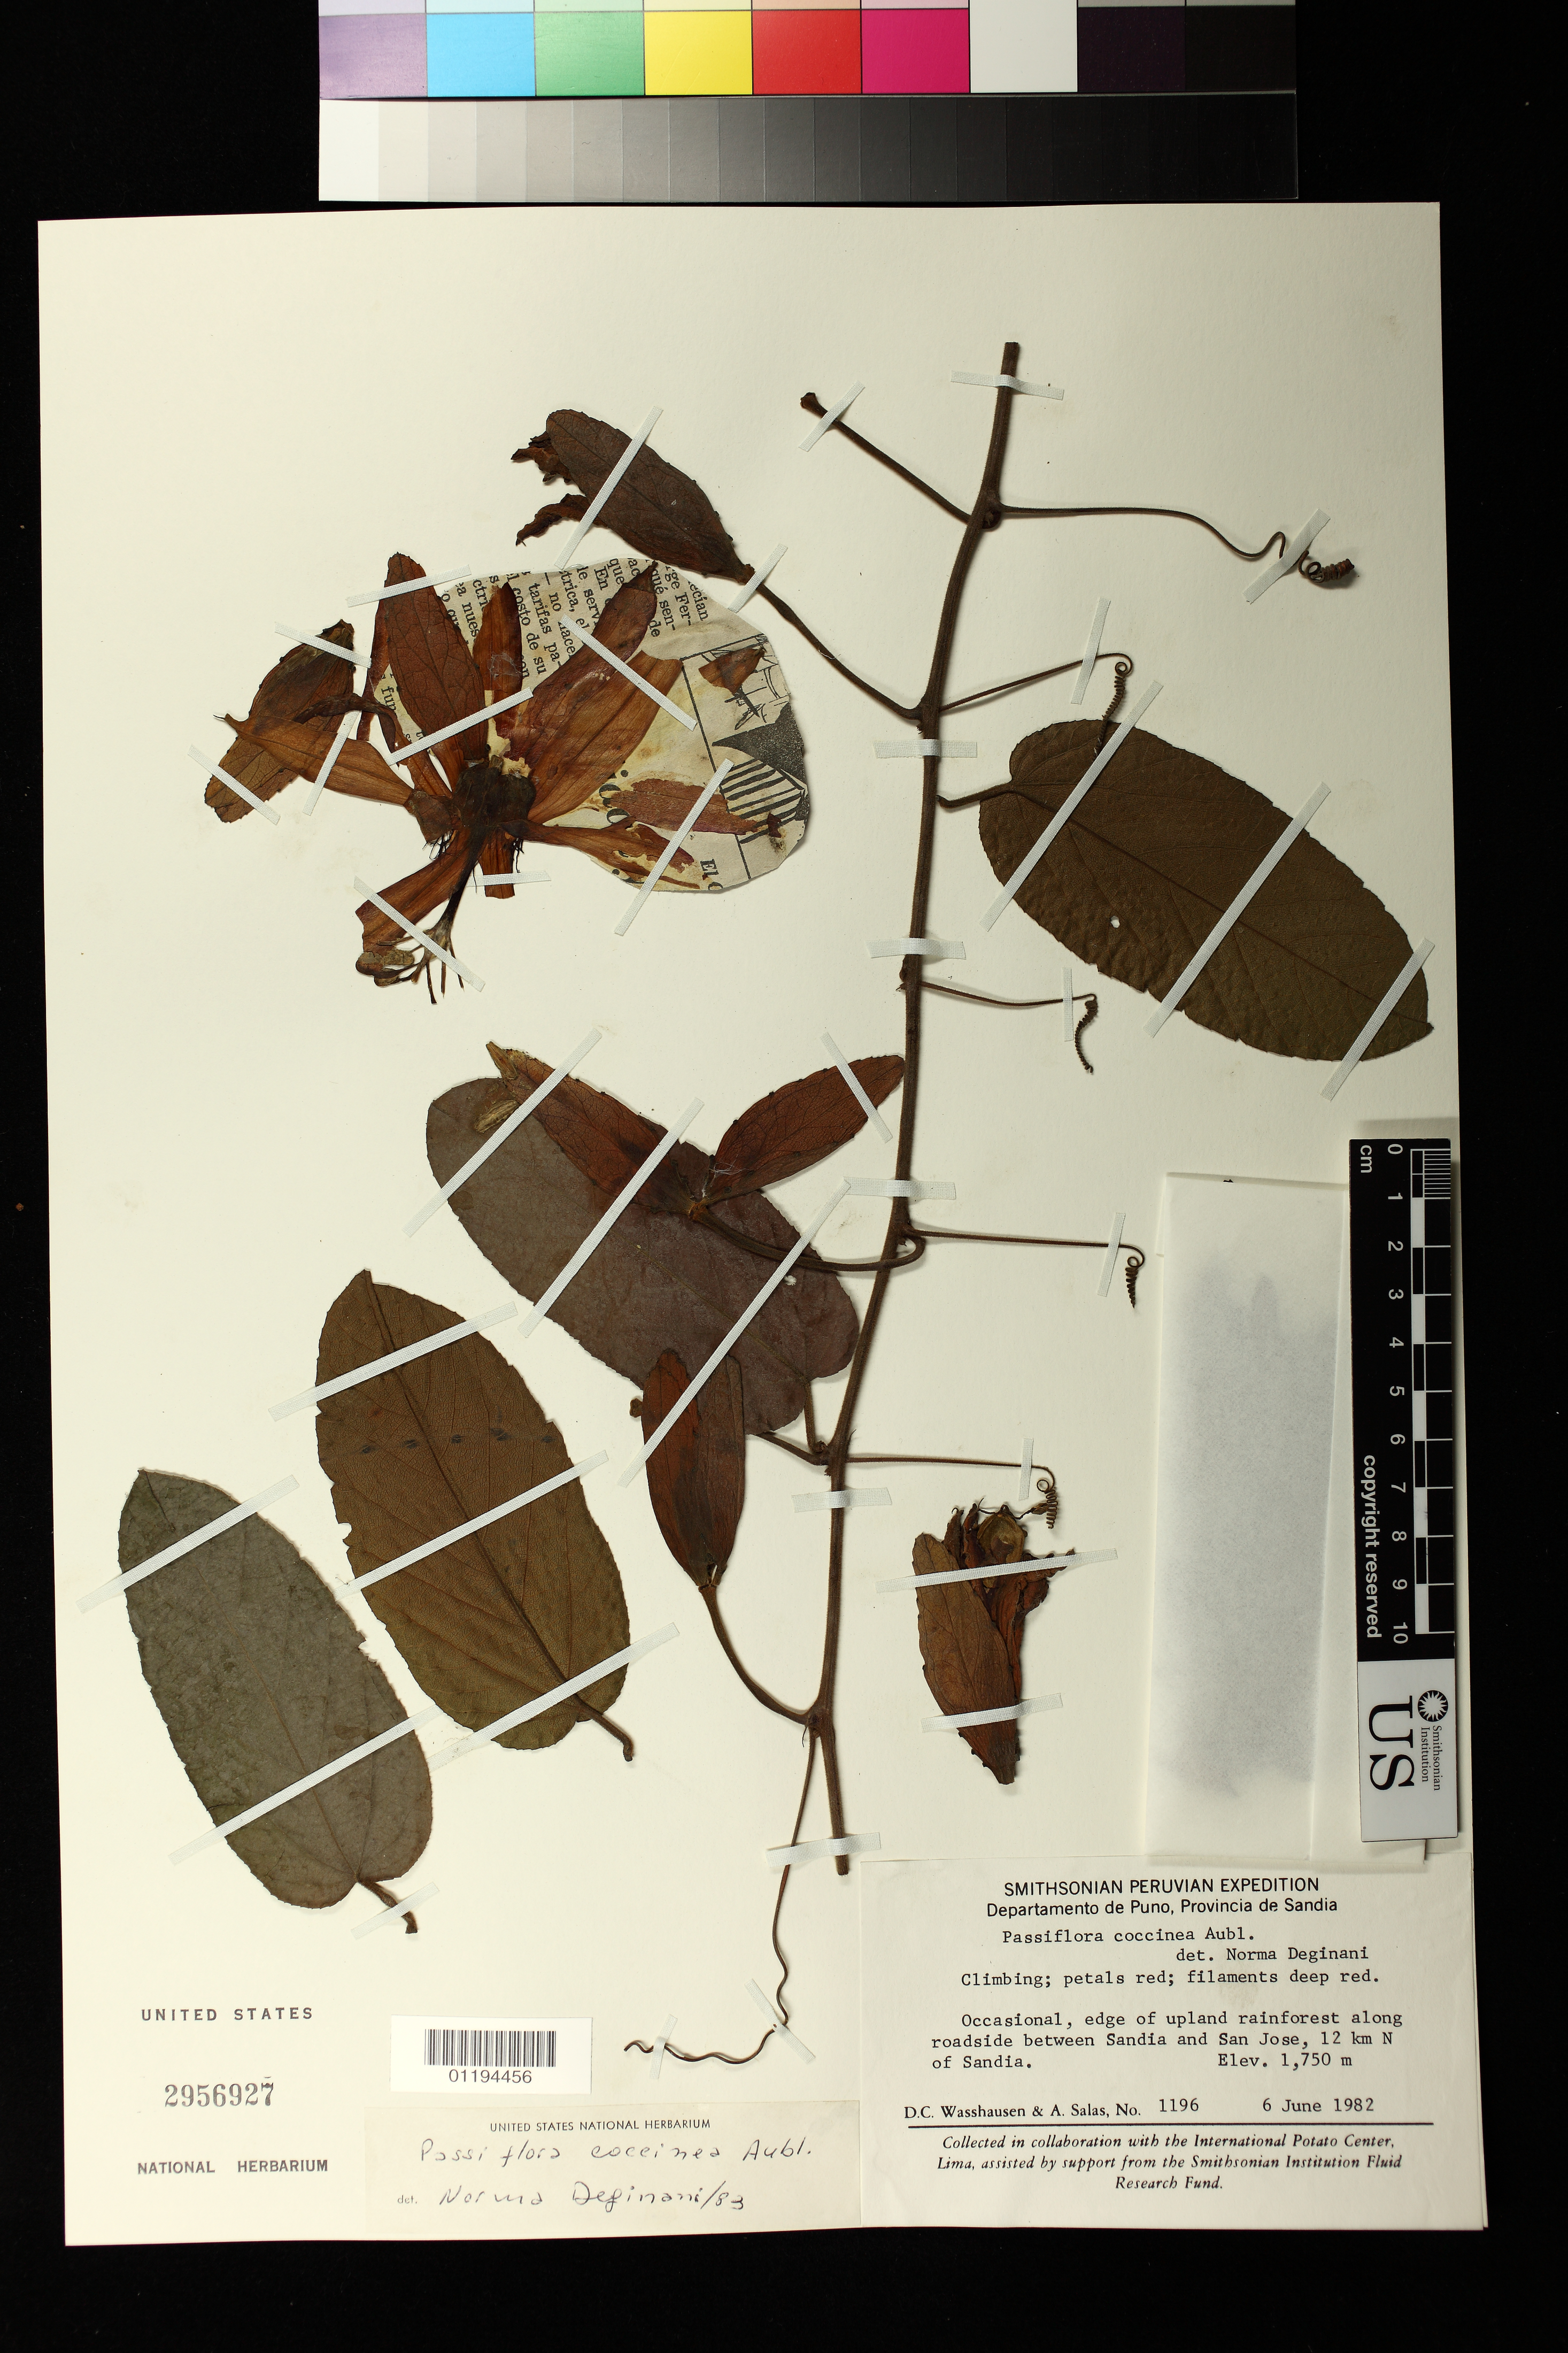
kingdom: Plantae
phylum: Tracheophyta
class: Magnoliopsida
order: Malpighiales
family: Passifloraceae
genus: Passiflora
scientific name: Passiflora coccinea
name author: Aubl.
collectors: D. C. Wasshausen & A. Salas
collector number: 1196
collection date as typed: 06 Jun 1982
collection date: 1982-06-06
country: Peru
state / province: Puno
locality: along roadside between Sadia and San Jose, 12 km N of Sandia.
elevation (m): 1750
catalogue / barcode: US 2956927